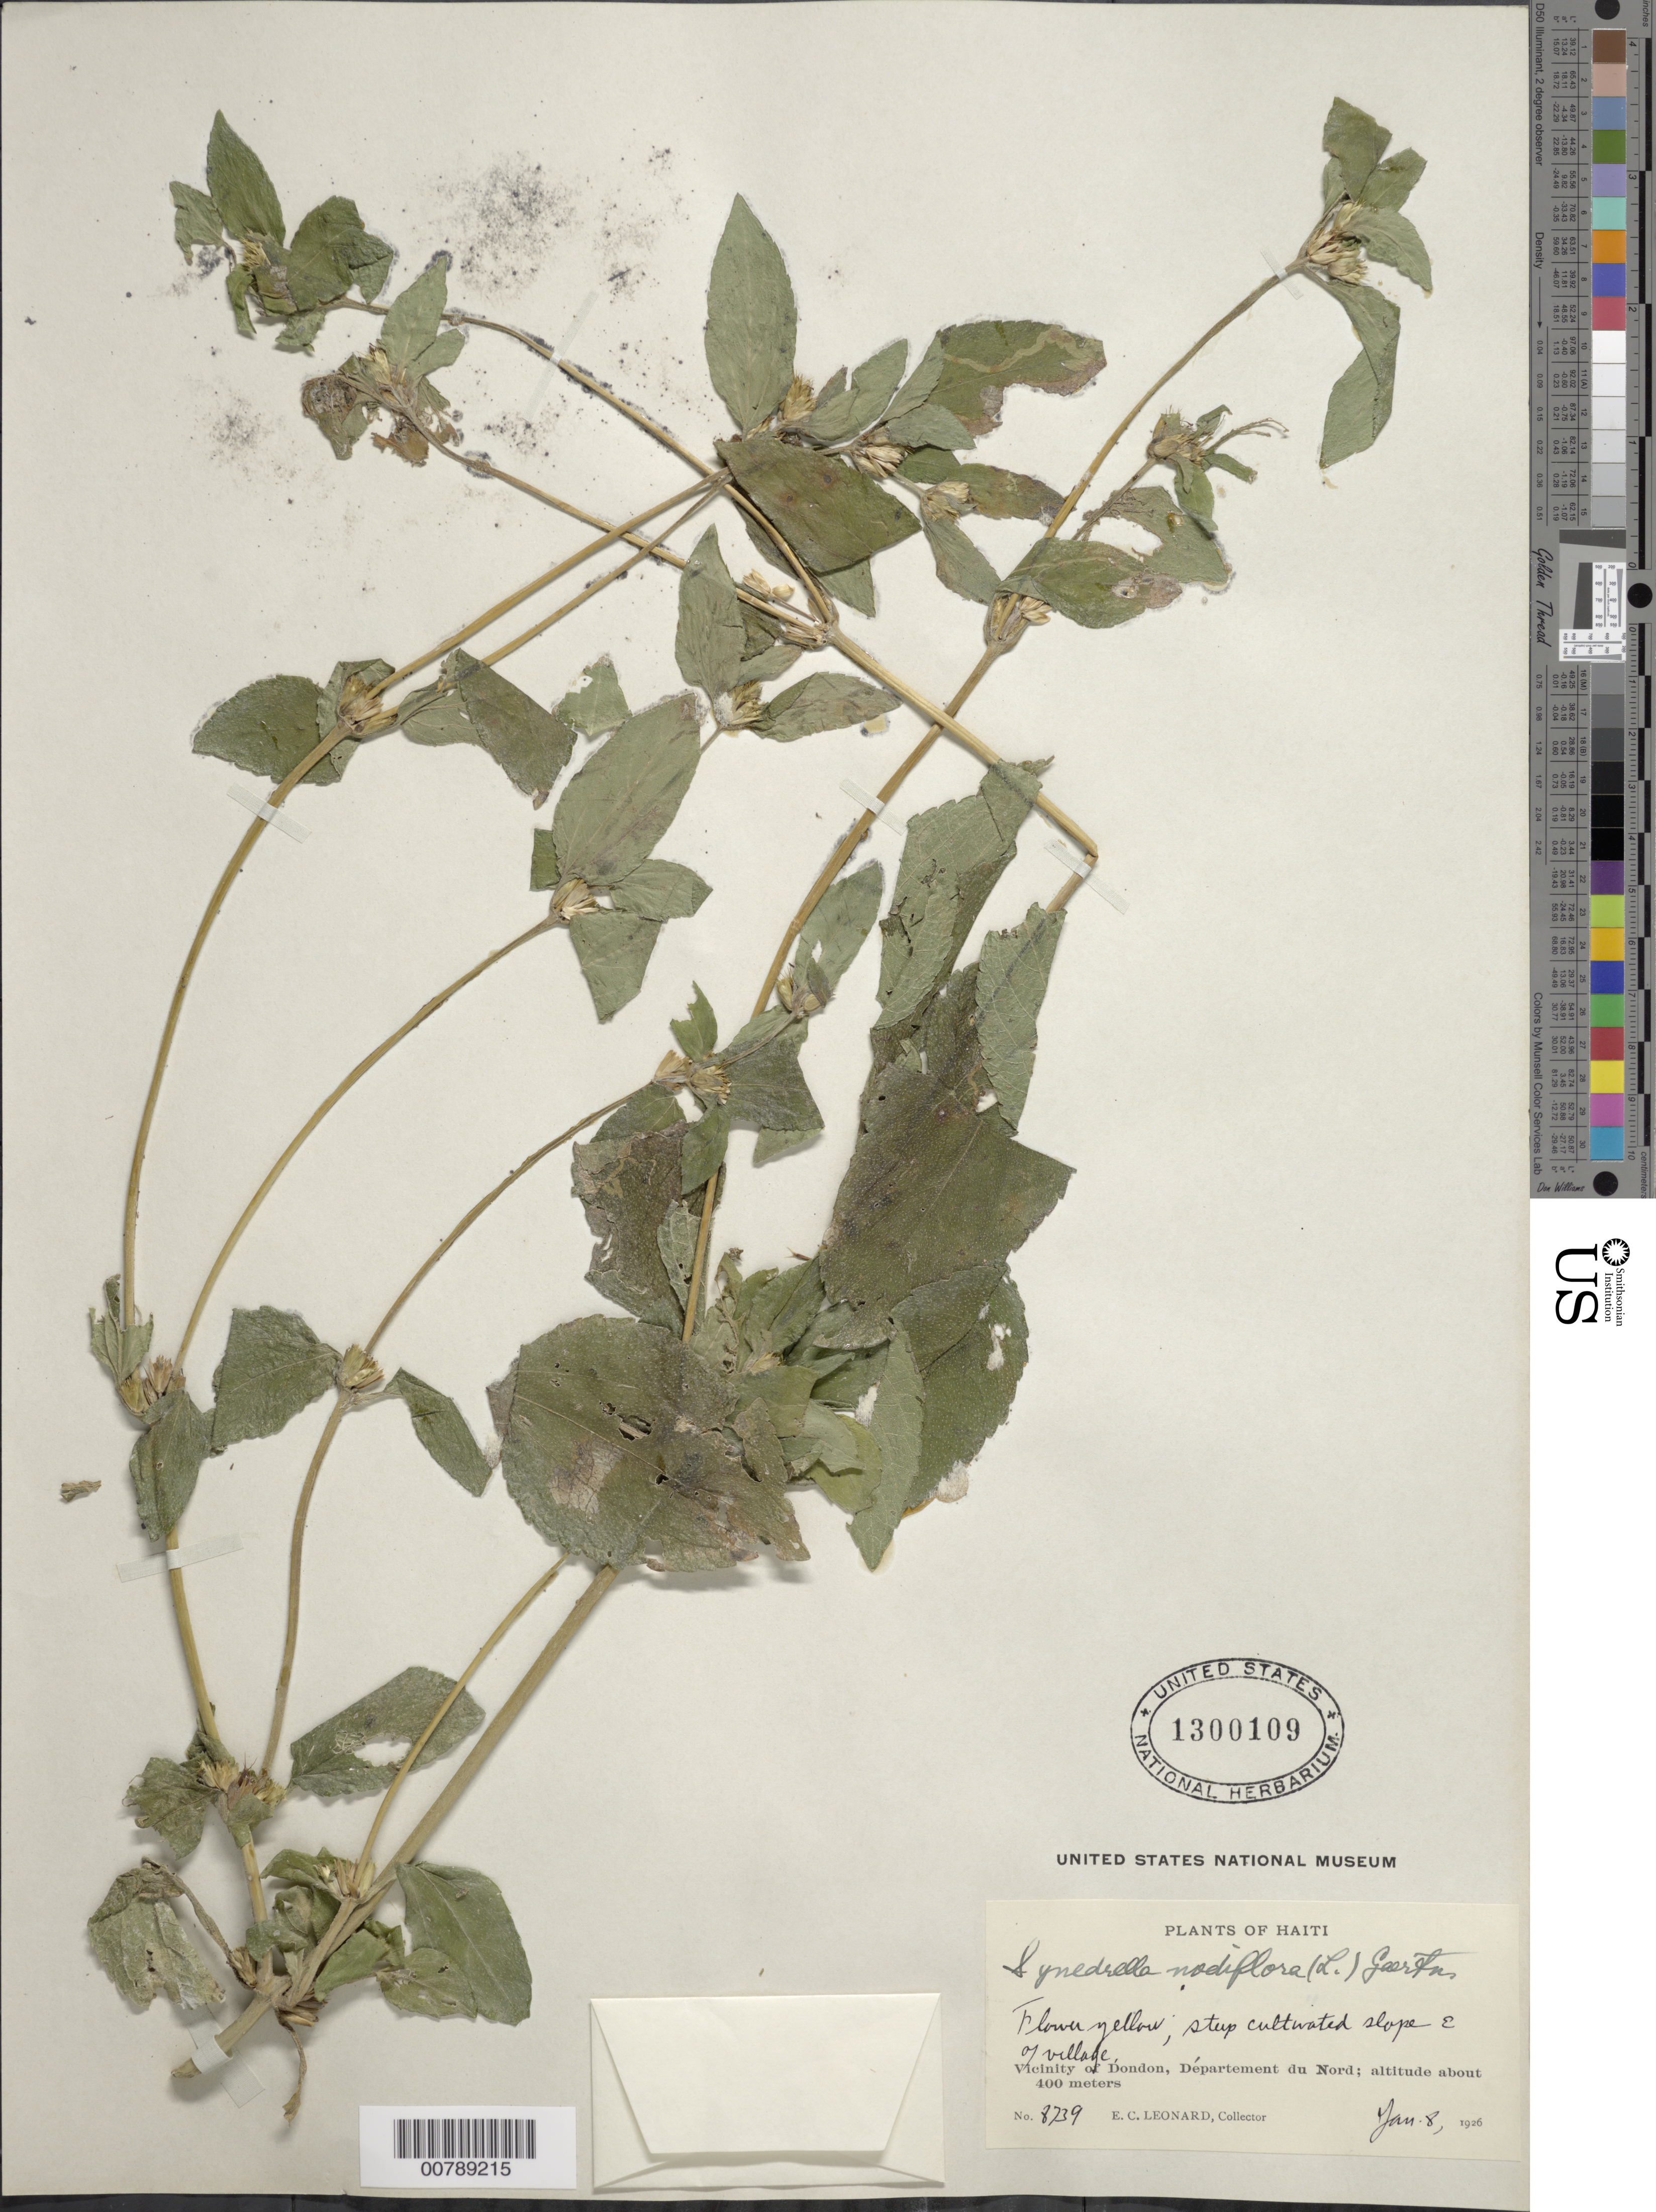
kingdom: Plantae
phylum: Tracheophyta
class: Magnoliopsida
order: Asterales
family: Asteraceae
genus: Synedrella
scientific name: Synedrella nodiflora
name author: (L.) Gaertn.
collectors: E. C. Leonard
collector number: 8739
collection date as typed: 08 Jan 1926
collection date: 1926-01-08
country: Haiti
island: Hispaniola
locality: Vicinity of Dondon, Département du Nord. Steep cultivated slope east of village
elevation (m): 400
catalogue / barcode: US 1300109